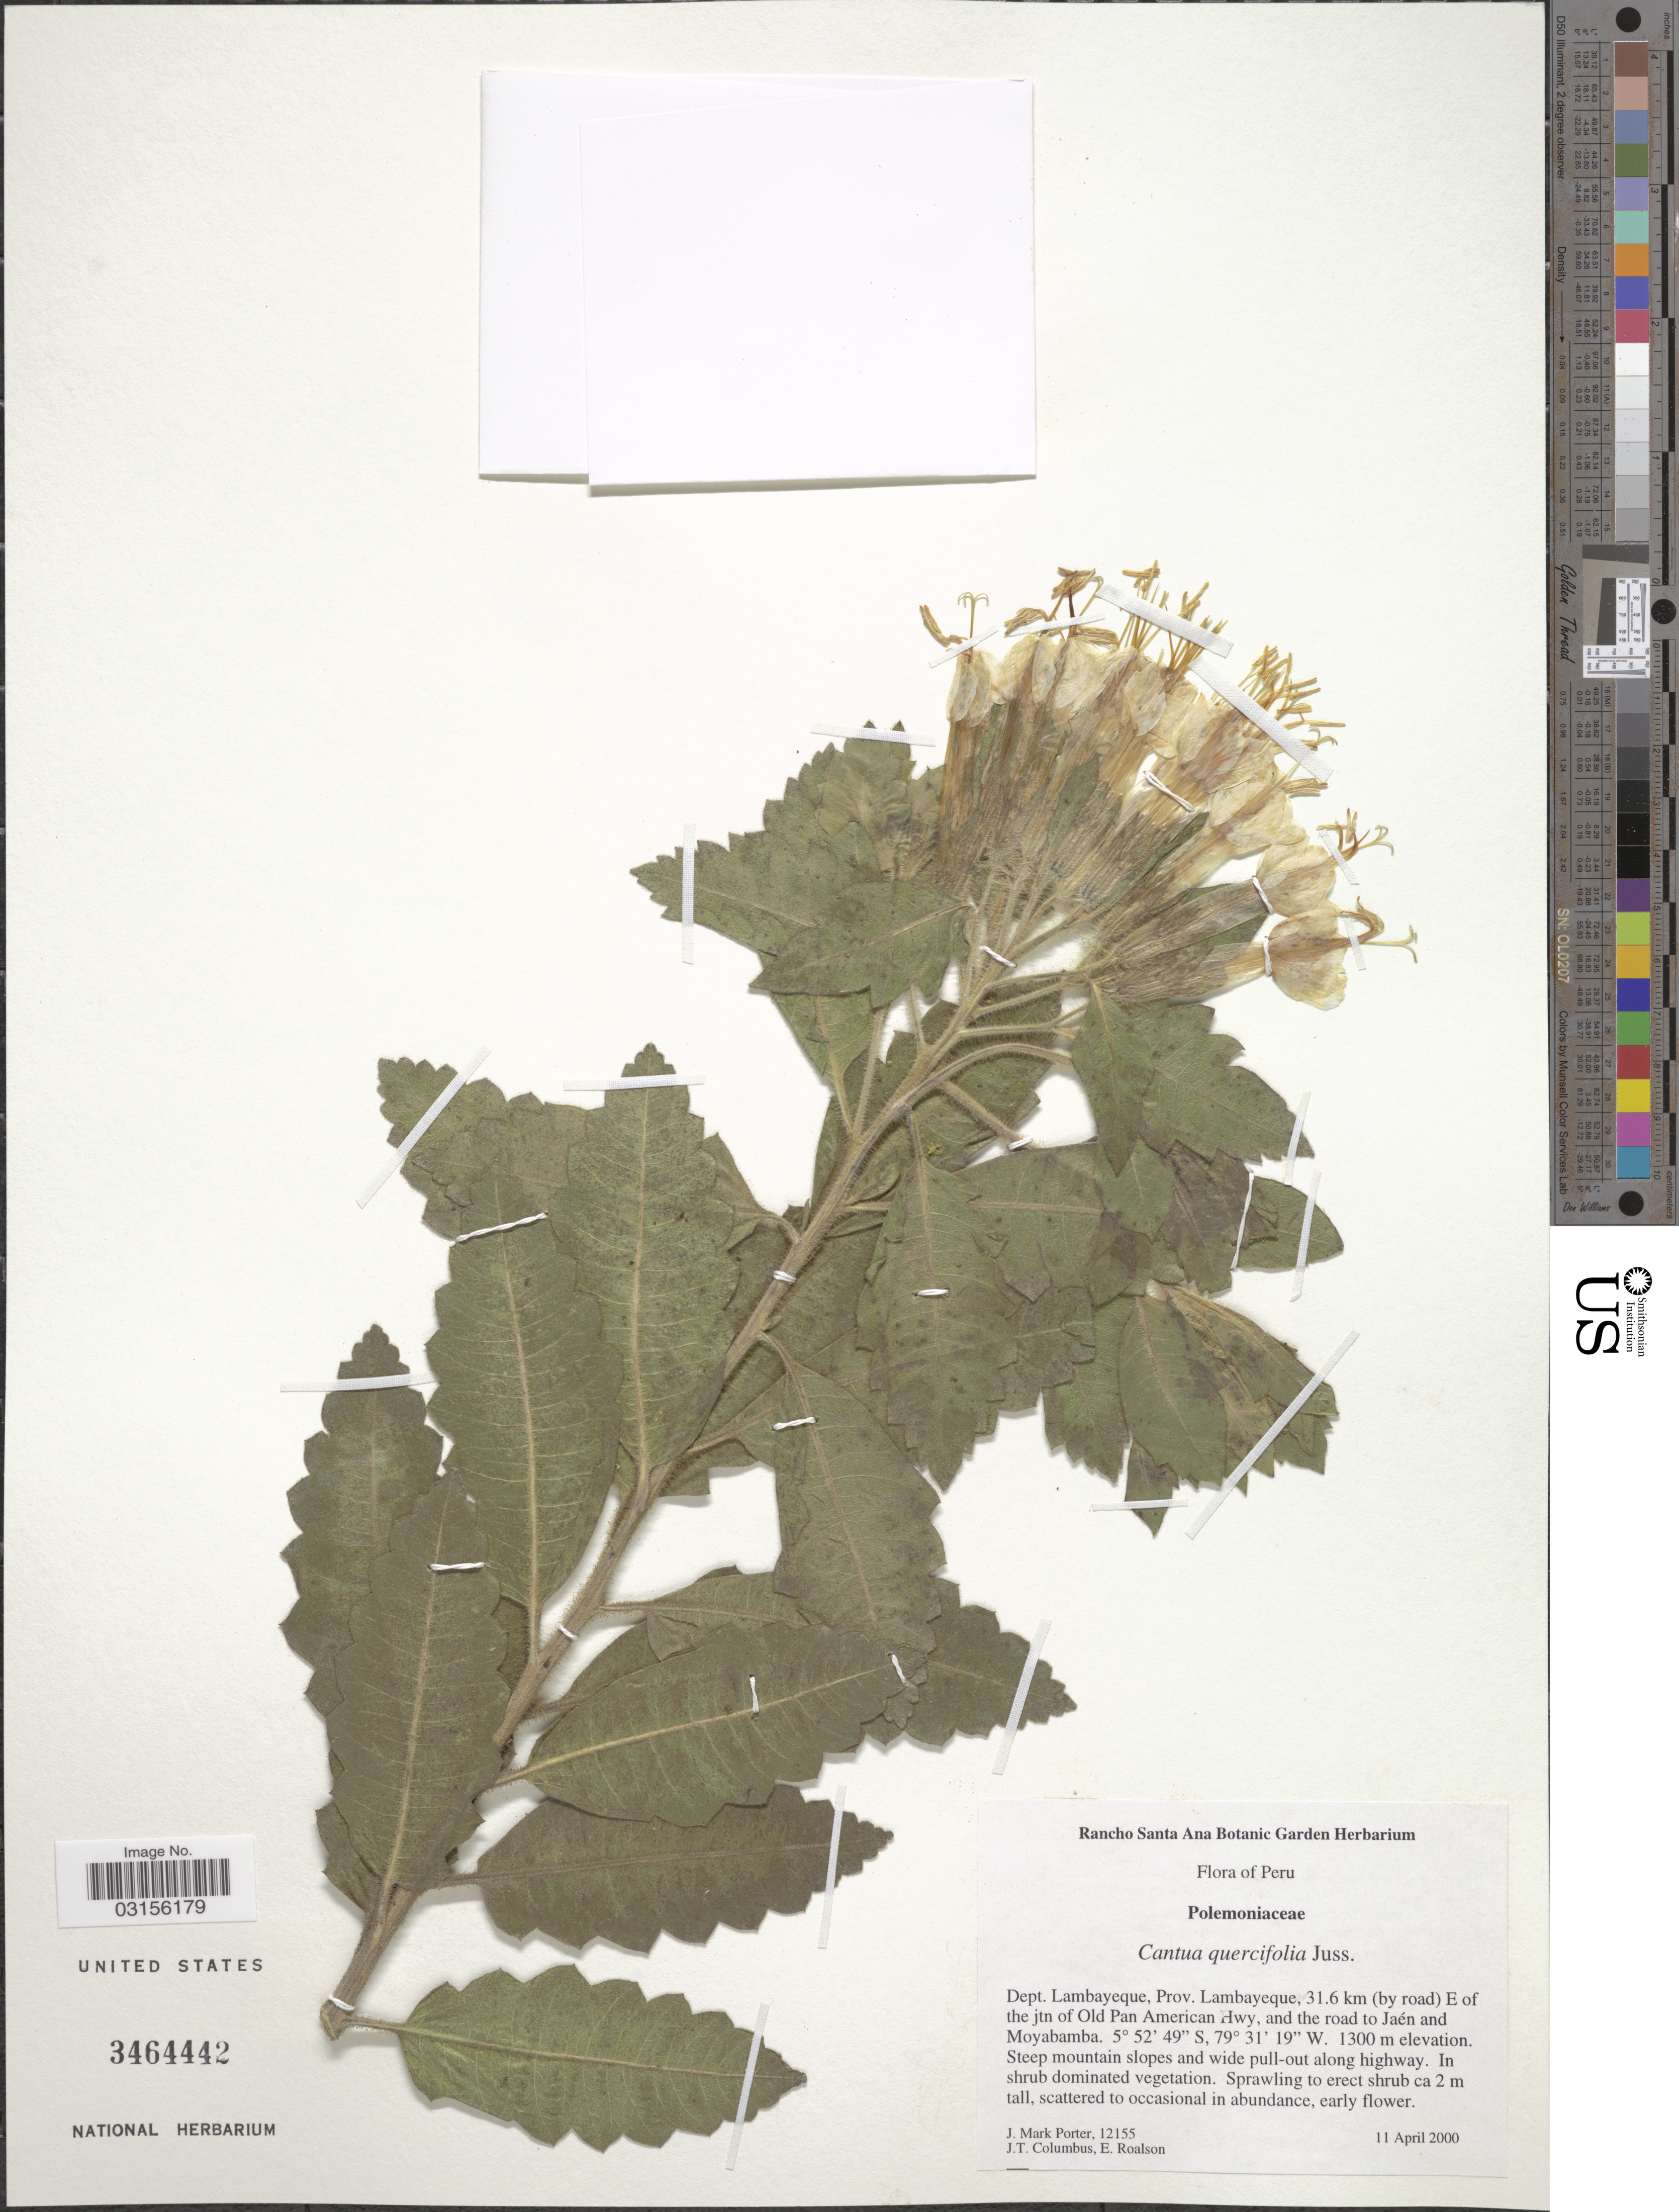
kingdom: Plantae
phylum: Tracheophyta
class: Magnoliopsida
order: Ericales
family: Polemoniaceae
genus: Cantua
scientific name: Cantua quercifolia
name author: Juss.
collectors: J. M. Porter, J. T. Columbus & E. H. Roalson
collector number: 12155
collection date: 2000-04-11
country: Peru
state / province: Lambayeque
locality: Dept. Lambayeque, Prov. Lambayeque, 31.6 km (by road) E of the jtn of Old Pan American Hwy, and the road to Jaén and Moyabamba.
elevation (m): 1300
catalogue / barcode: US 3464442